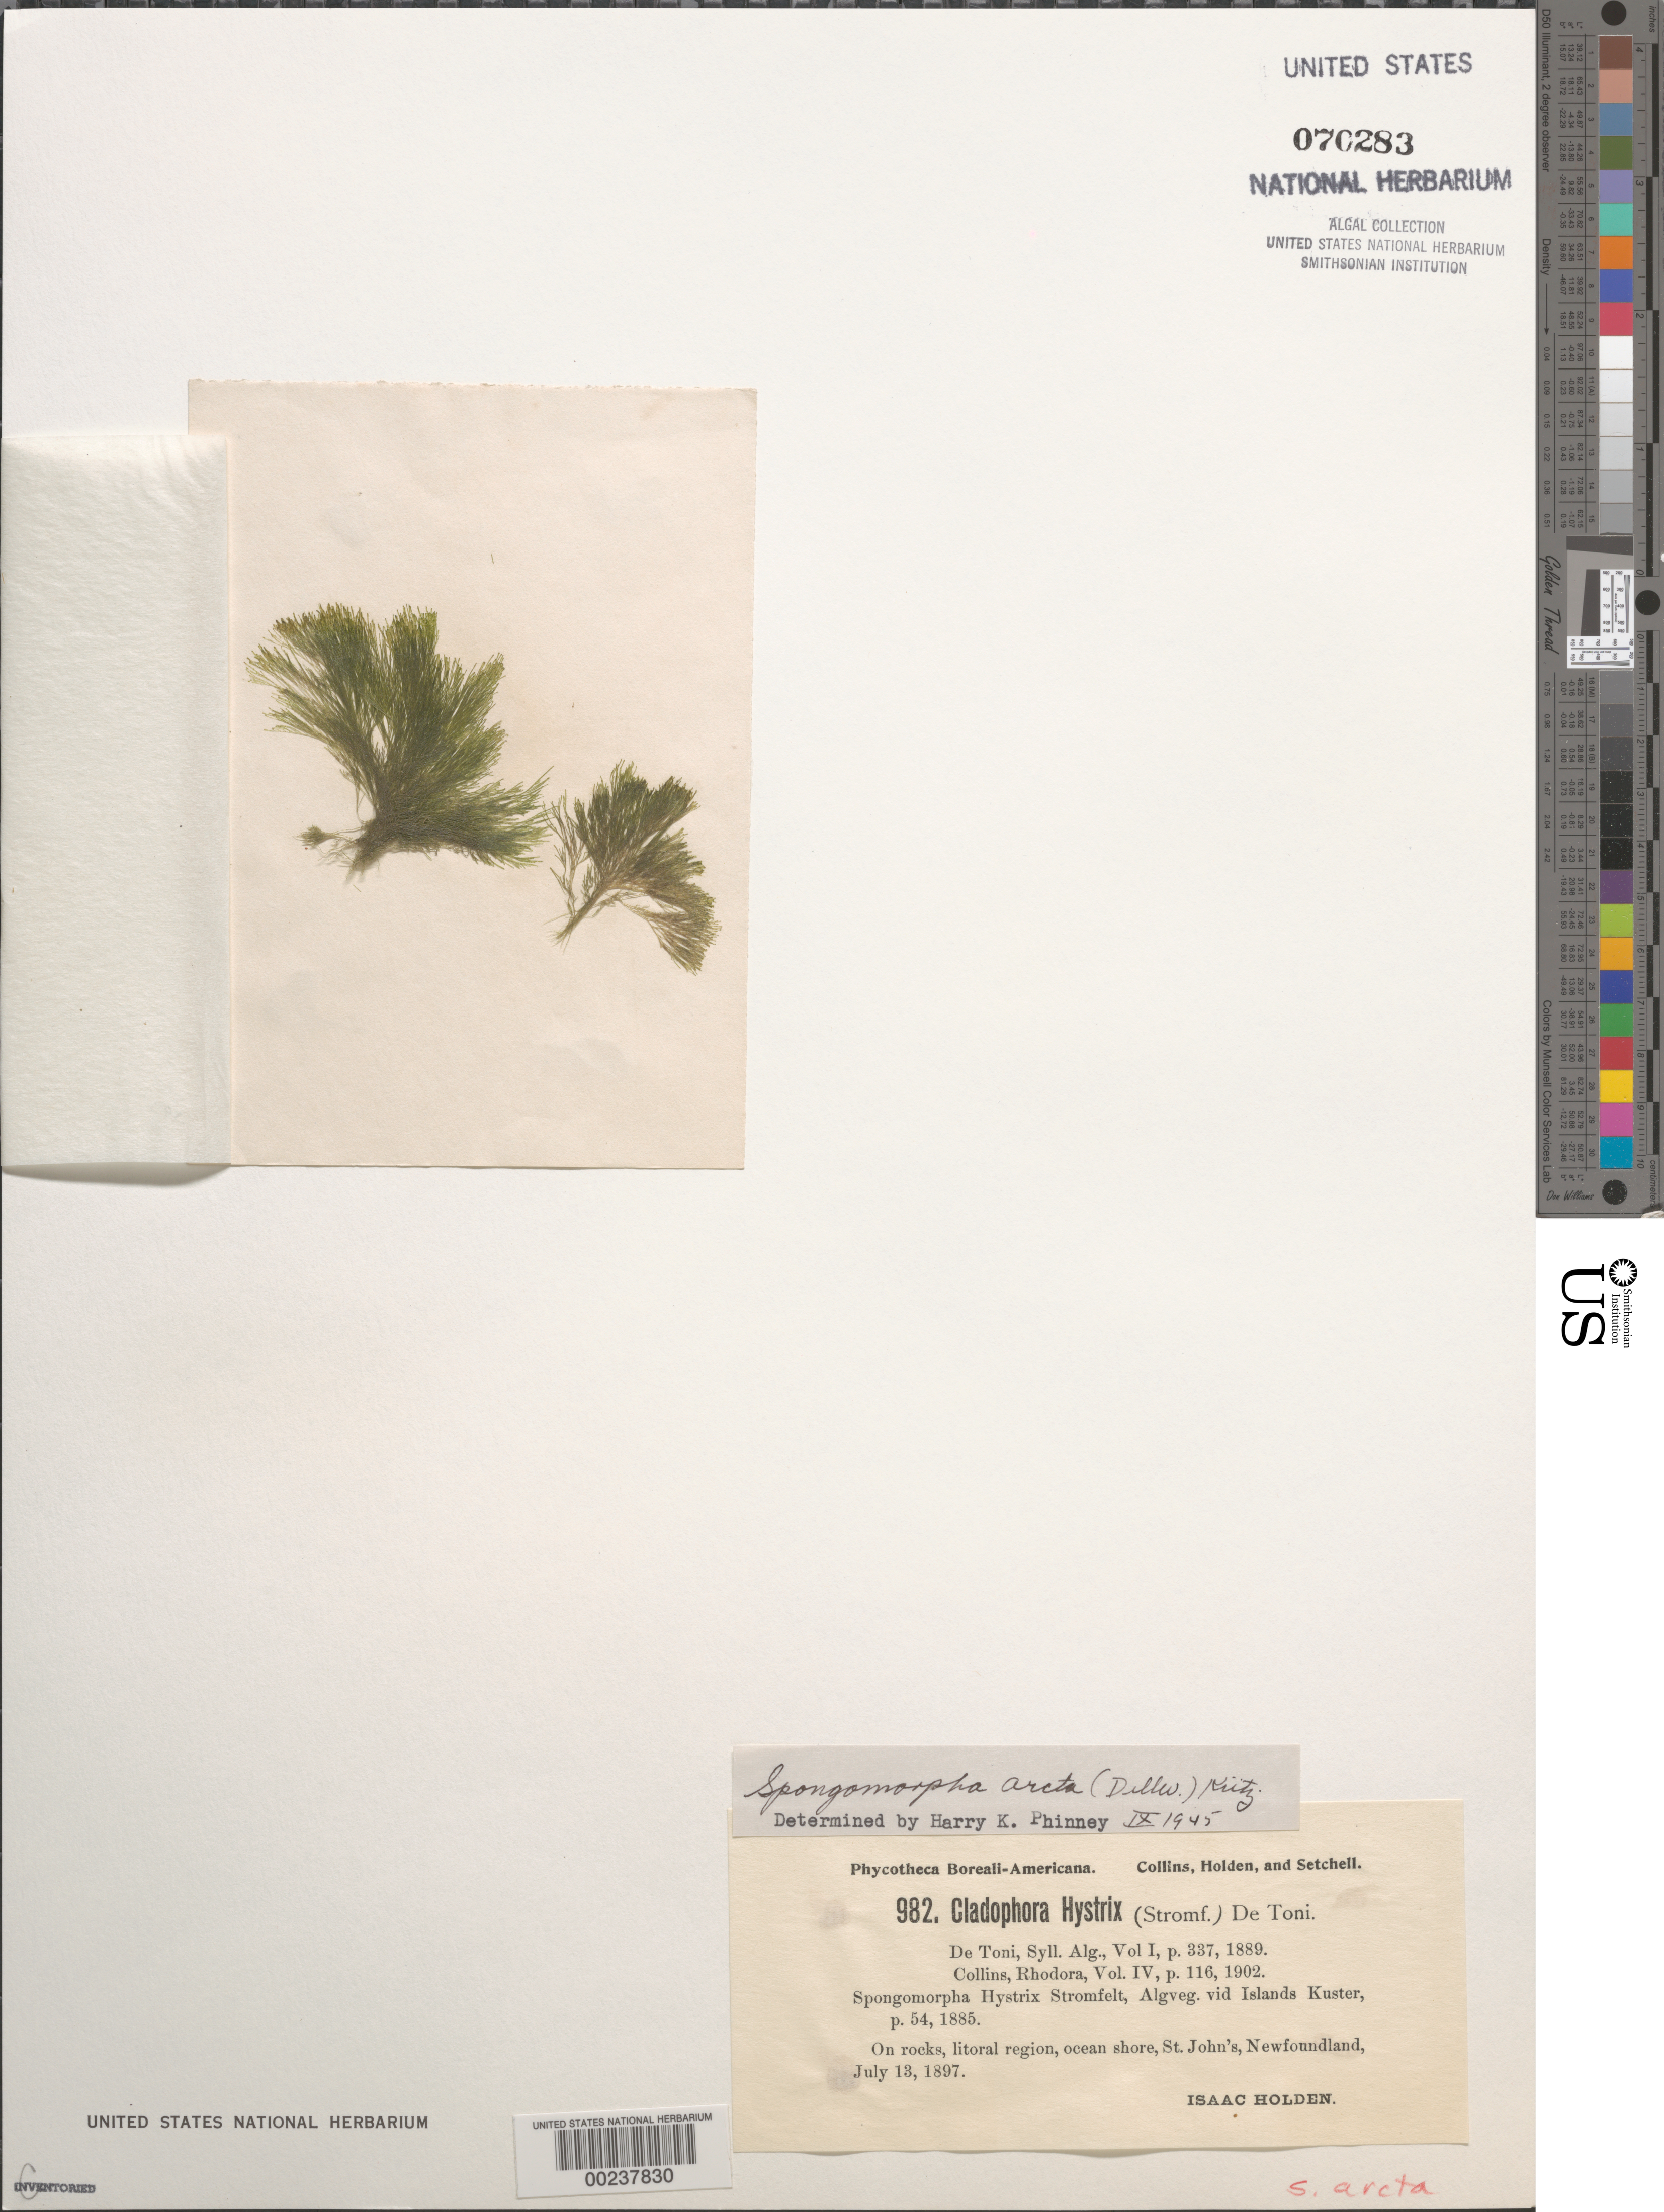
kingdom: Plantae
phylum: Chlorophyta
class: Ulvophyceae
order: Ulotrichales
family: Ulotrichaceae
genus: Acrosiphonia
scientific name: Acrosiphonia arcta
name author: (Dillwyn) Gain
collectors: I. Holden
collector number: PB-A 982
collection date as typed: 13 Jul 1897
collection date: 1897-07-13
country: Canada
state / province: Newfoundland and Labrador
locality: St. John's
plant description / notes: Collins, Holden & Setchell, Phycotheca Boreali-Americana, as Cladophora hystrix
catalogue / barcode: US 70283